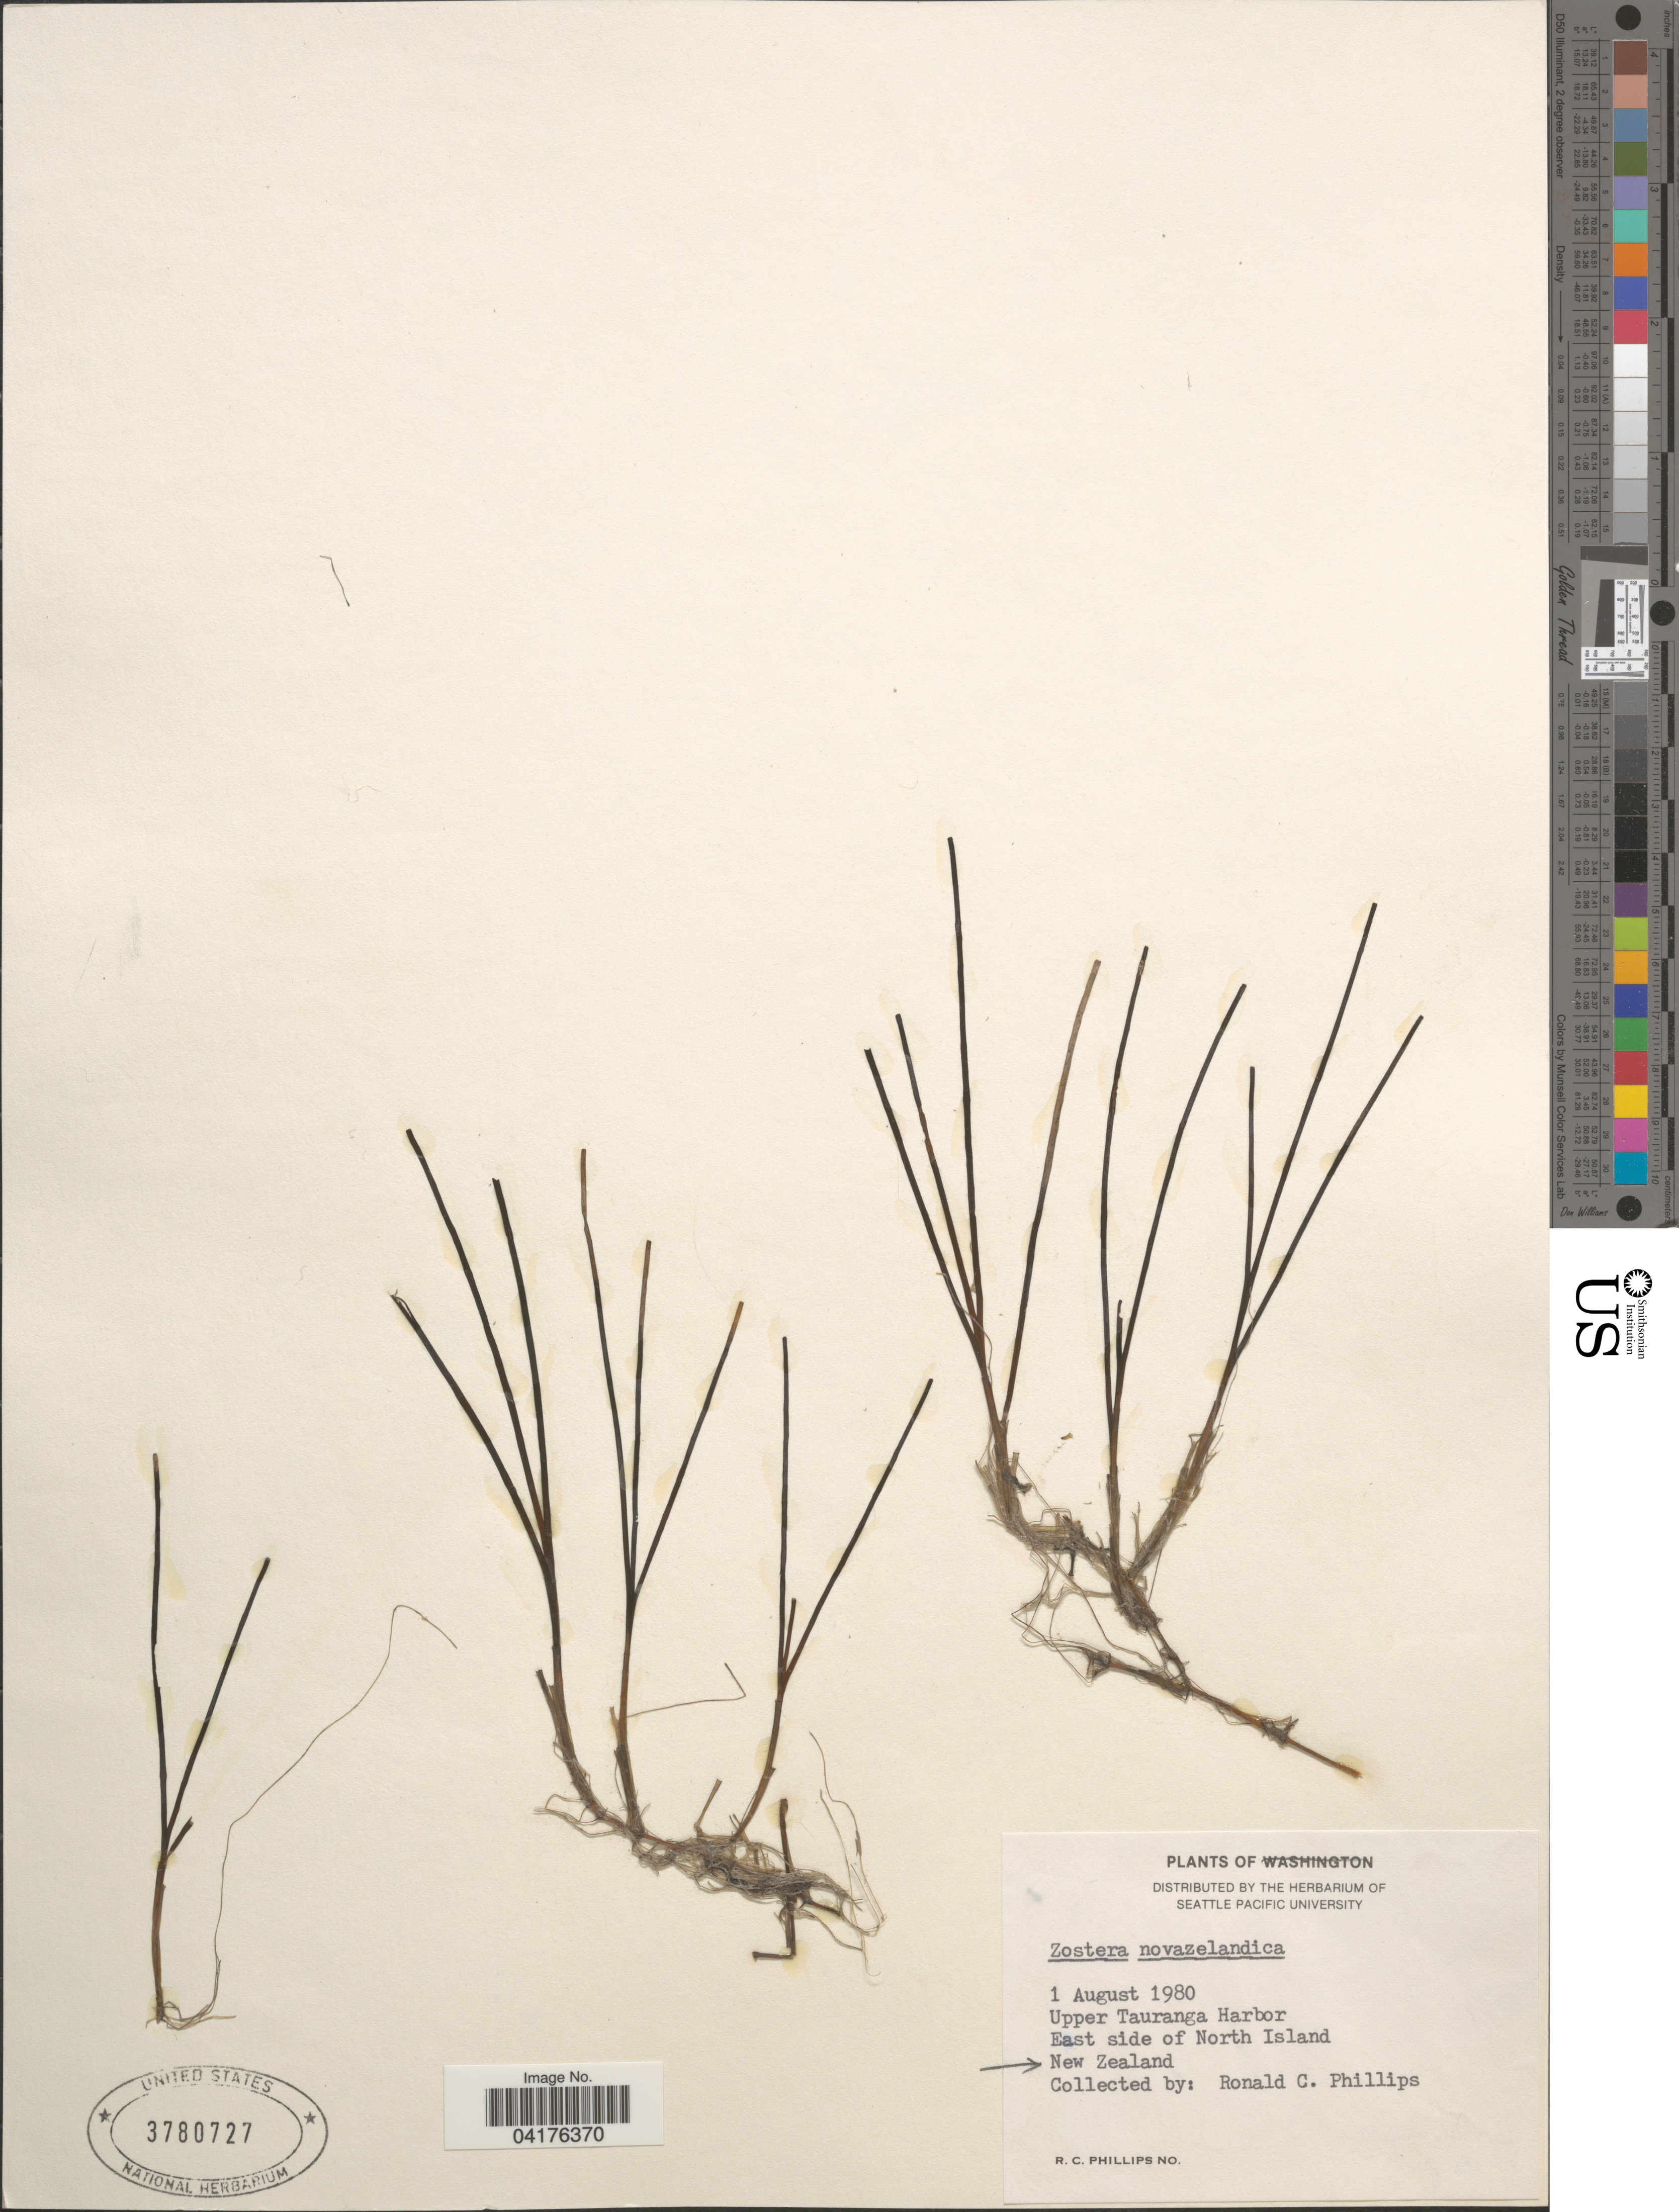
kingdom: Plantae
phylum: Tracheophyta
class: Liliopsida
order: Alismatales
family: Zosteraceae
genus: Zostera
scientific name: Zostera novazelandica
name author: Setch.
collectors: R. C. Phillips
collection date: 1980-08-01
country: New Zealand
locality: Upper Tauranga Harbor. East side of North Island.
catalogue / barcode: US 3780727